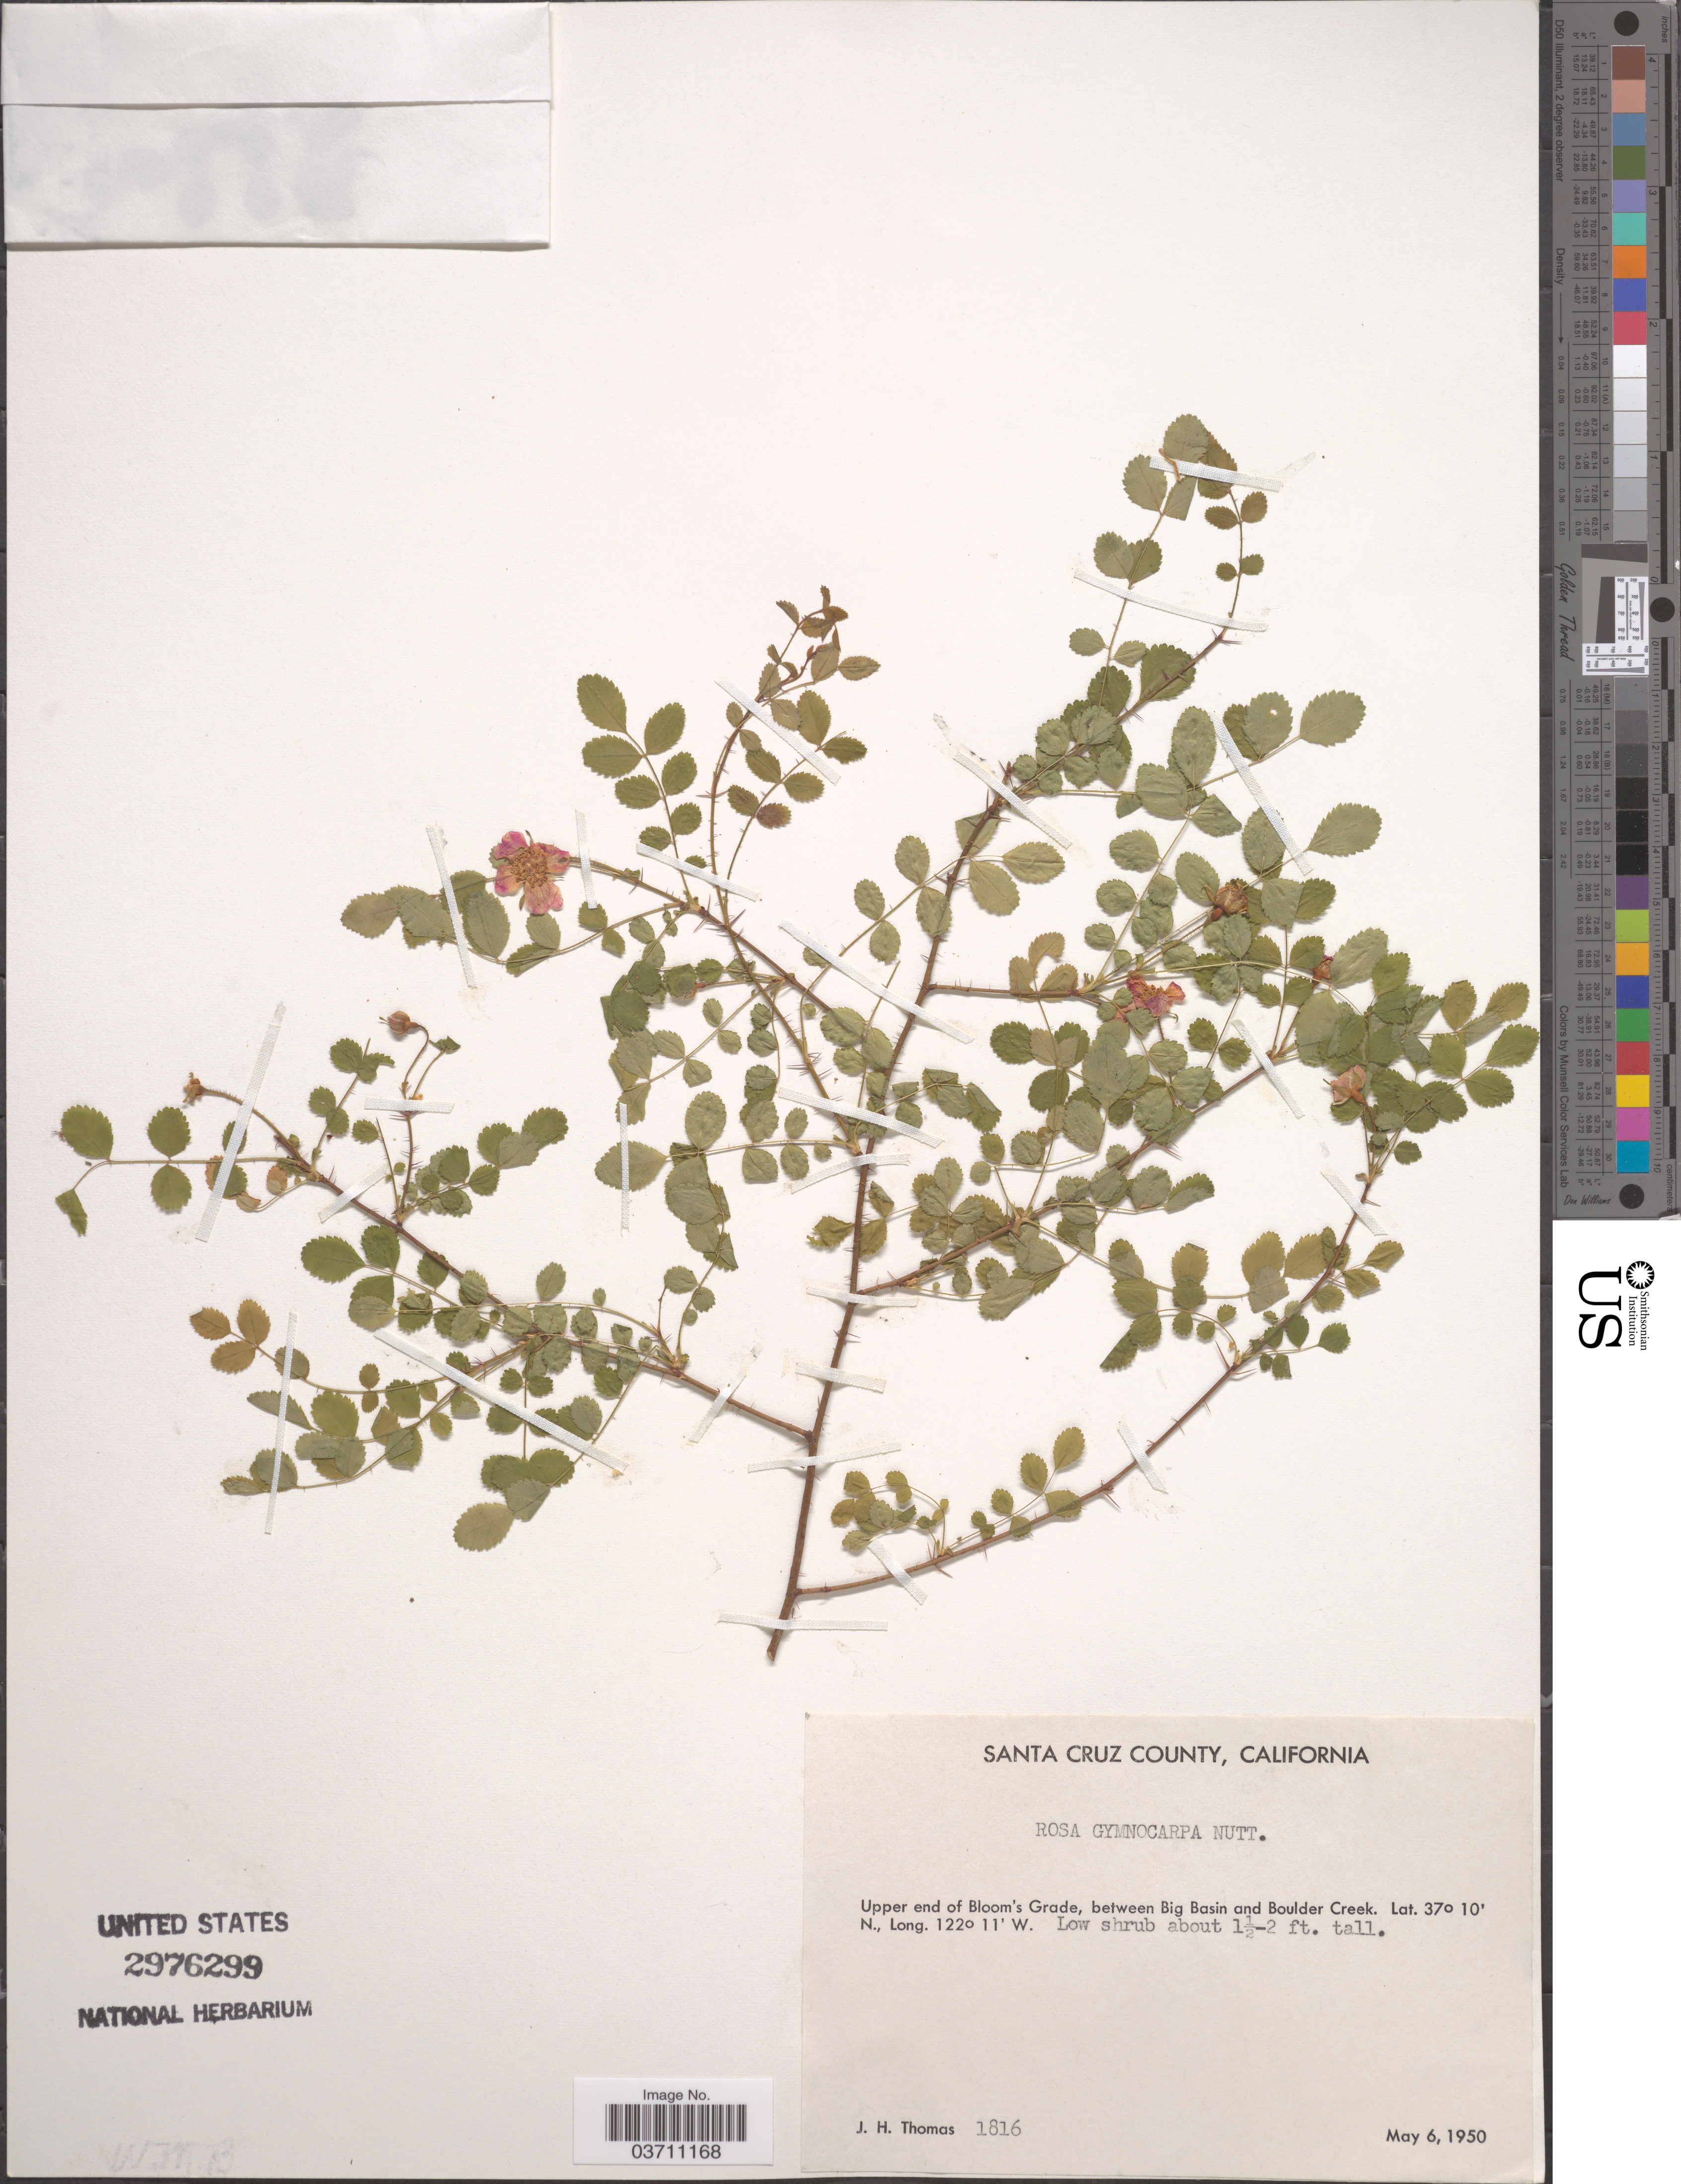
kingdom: Plantae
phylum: Tracheophyta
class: Magnoliopsida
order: Rosales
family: Rosaceae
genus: Rosa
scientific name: Rosa gymnocarpa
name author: Nutt.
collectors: J. H. Thomas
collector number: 1816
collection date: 1950-05-06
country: United States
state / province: California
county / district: Santa Cruz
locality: Upper end of Bloom's Grade, between Big Basin and Boulder Creek.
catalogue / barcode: US 2976299